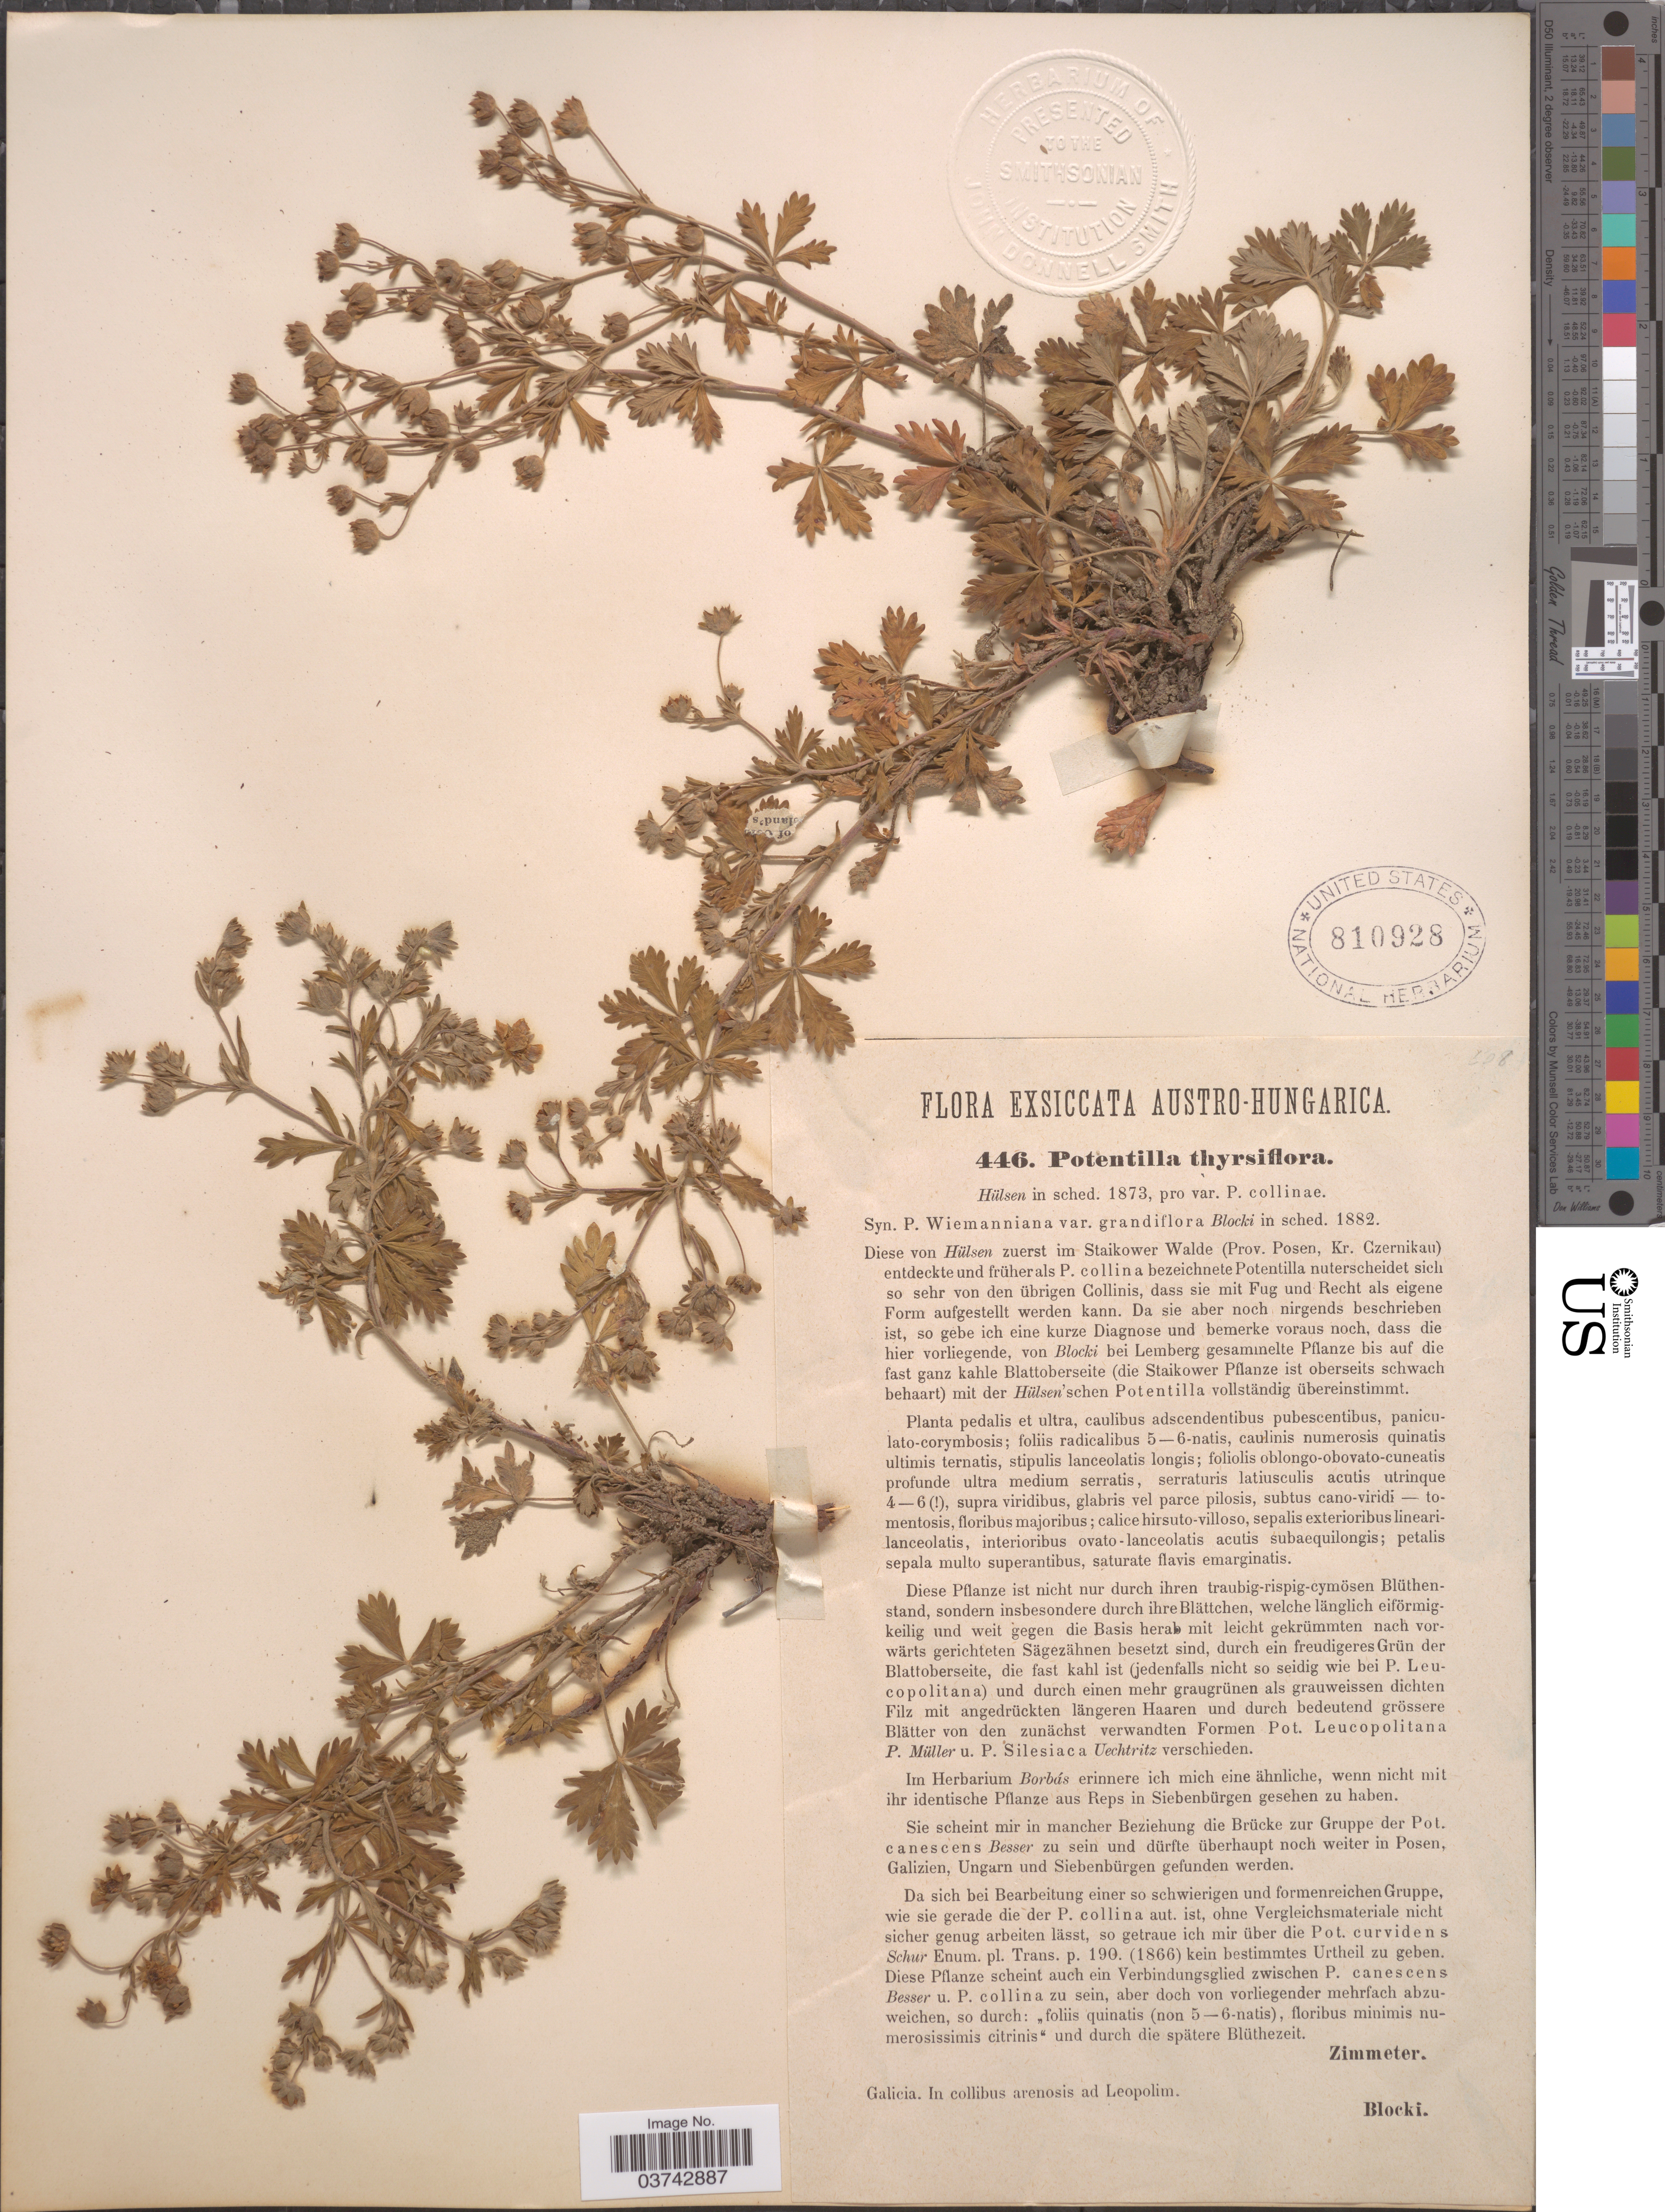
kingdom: Plantae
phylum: Tracheophyta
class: Magnoliopsida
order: Rosales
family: Rosaceae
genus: Potentilla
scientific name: Potentilla thyrsiflora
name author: A. Kern.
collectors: Blocki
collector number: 446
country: Ukraine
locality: Austro-Hungarica. In collibus arenosis ad Leopolim.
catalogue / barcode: US 810928